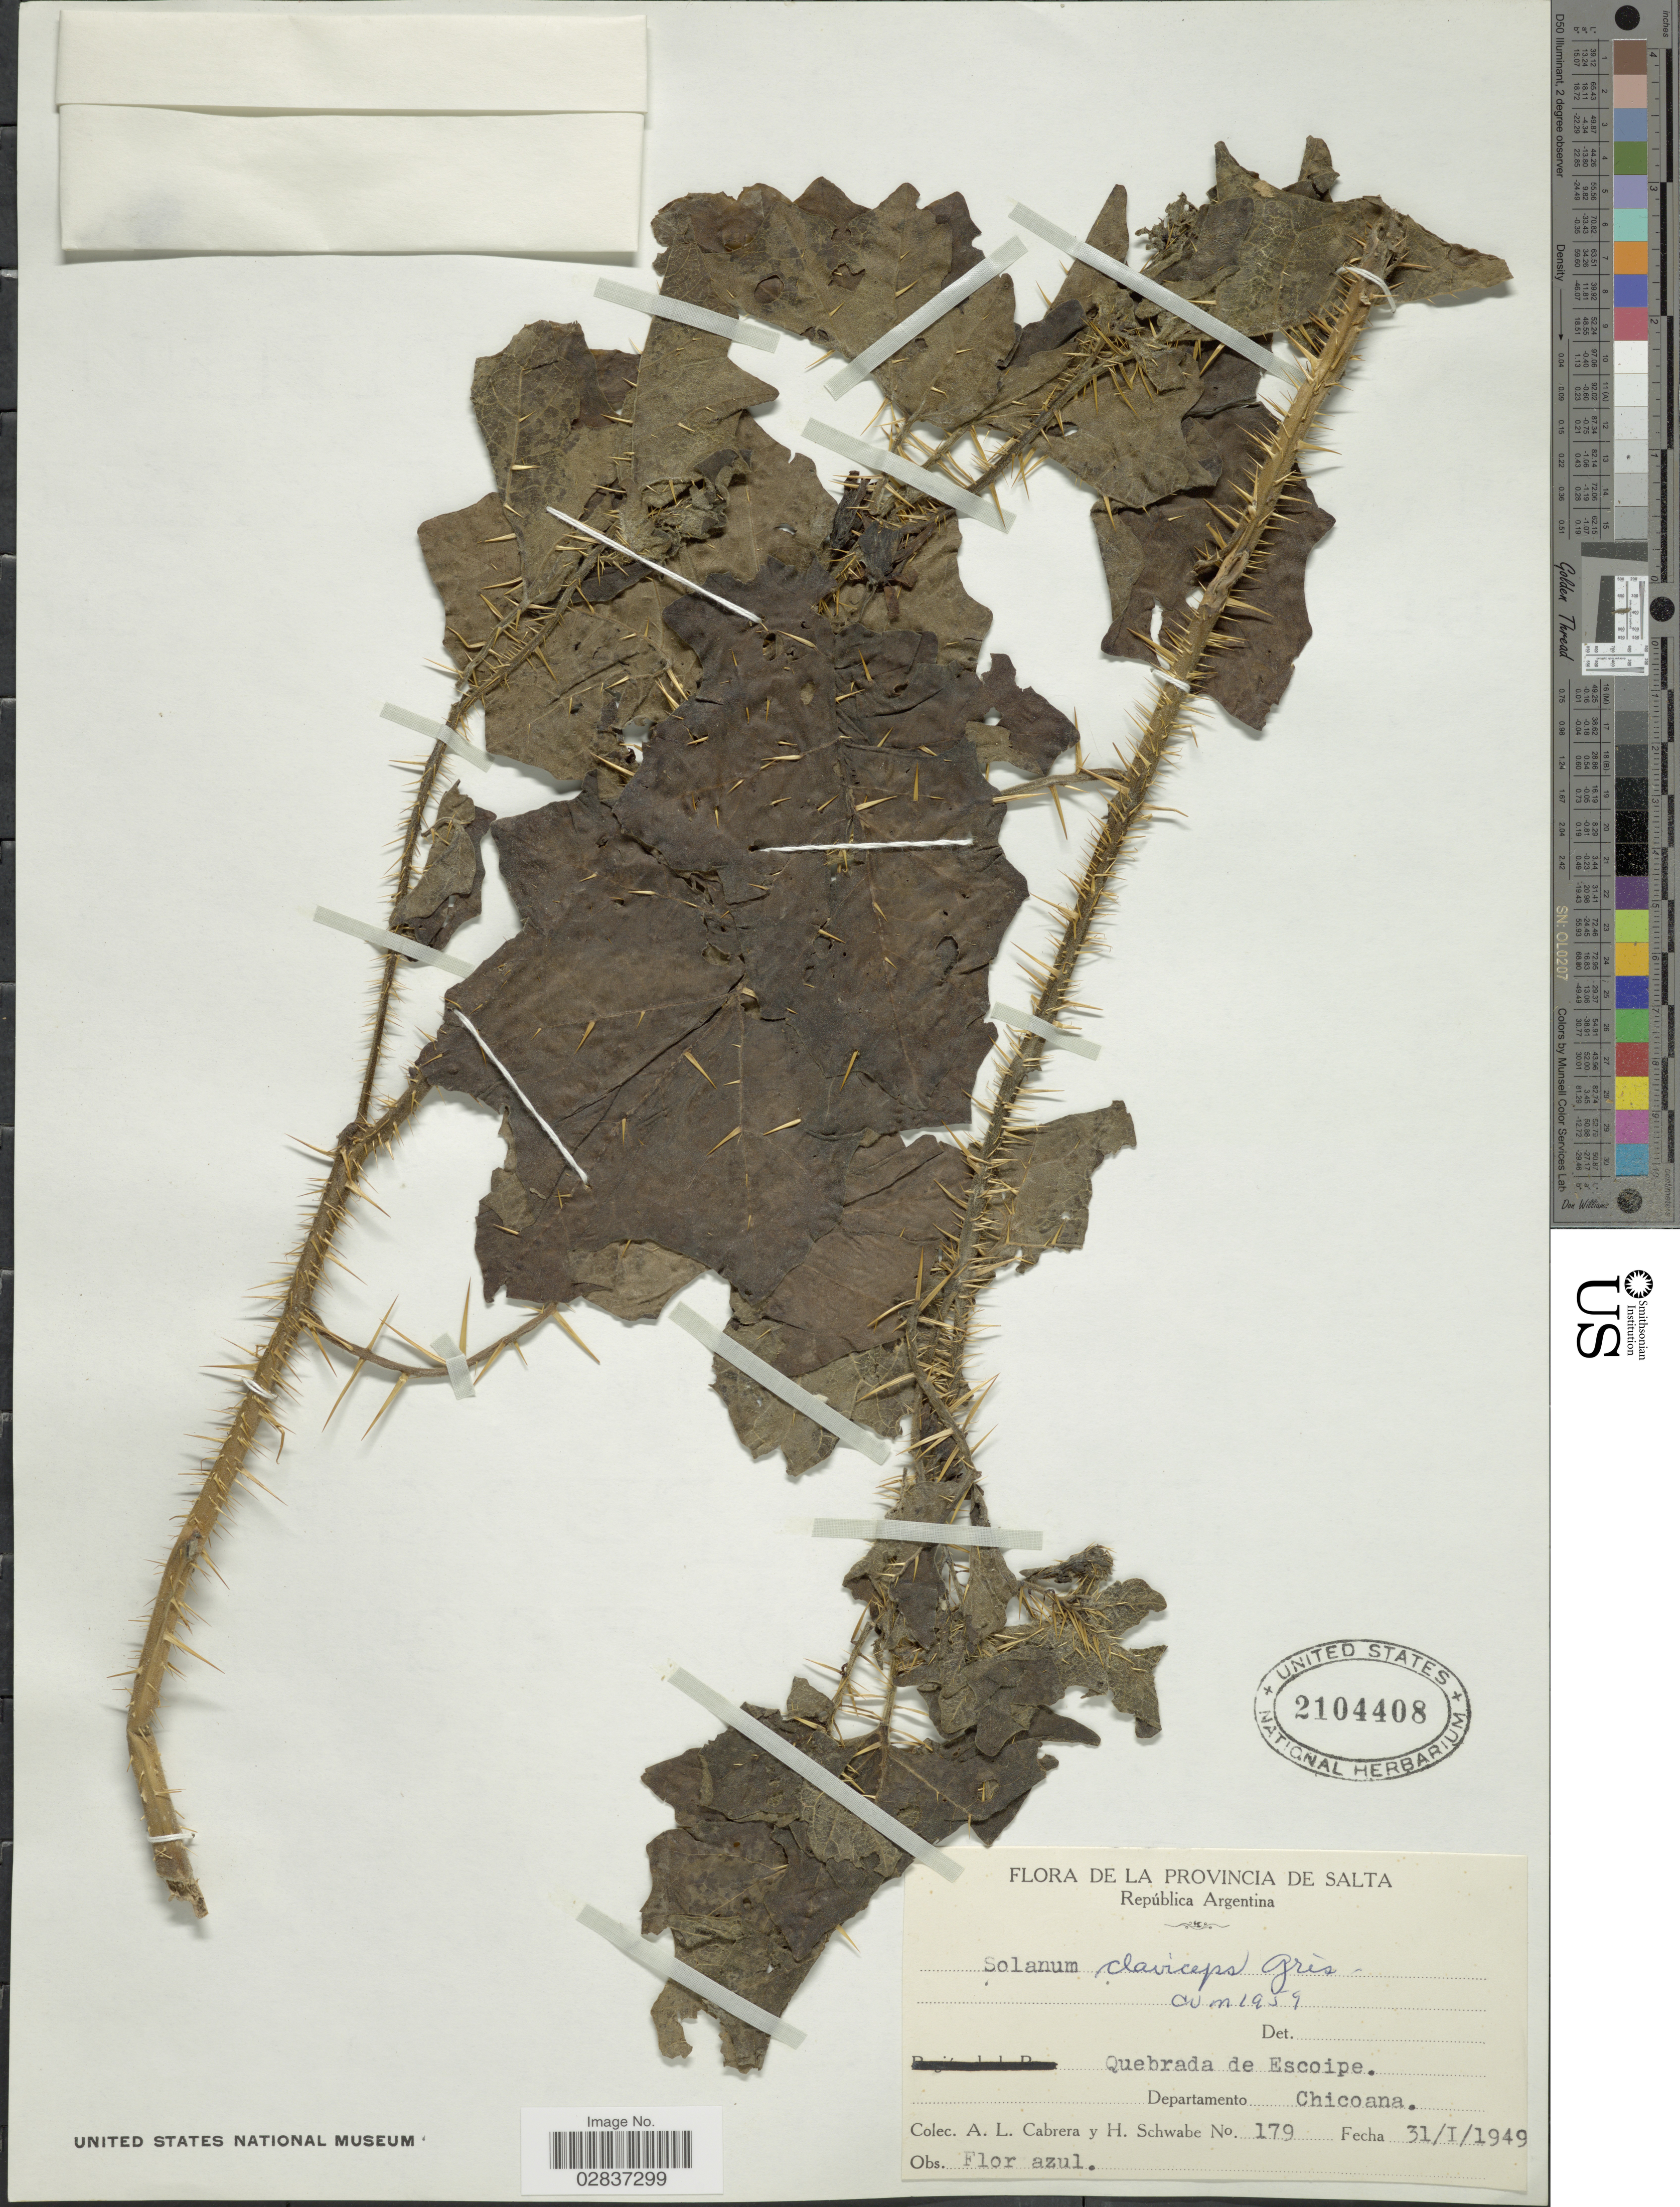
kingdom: Plantae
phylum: Tracheophyta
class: Magnoliopsida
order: Solanales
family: Solanaceae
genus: Solanum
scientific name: Solanum claviceps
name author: Griseb.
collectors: A. L. Cabrera & H. Schwabe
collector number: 179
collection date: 1949-01-31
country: Argentina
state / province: Salta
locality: Quebrada de Escoipe, Departamento Chicoana.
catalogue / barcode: US 2104408